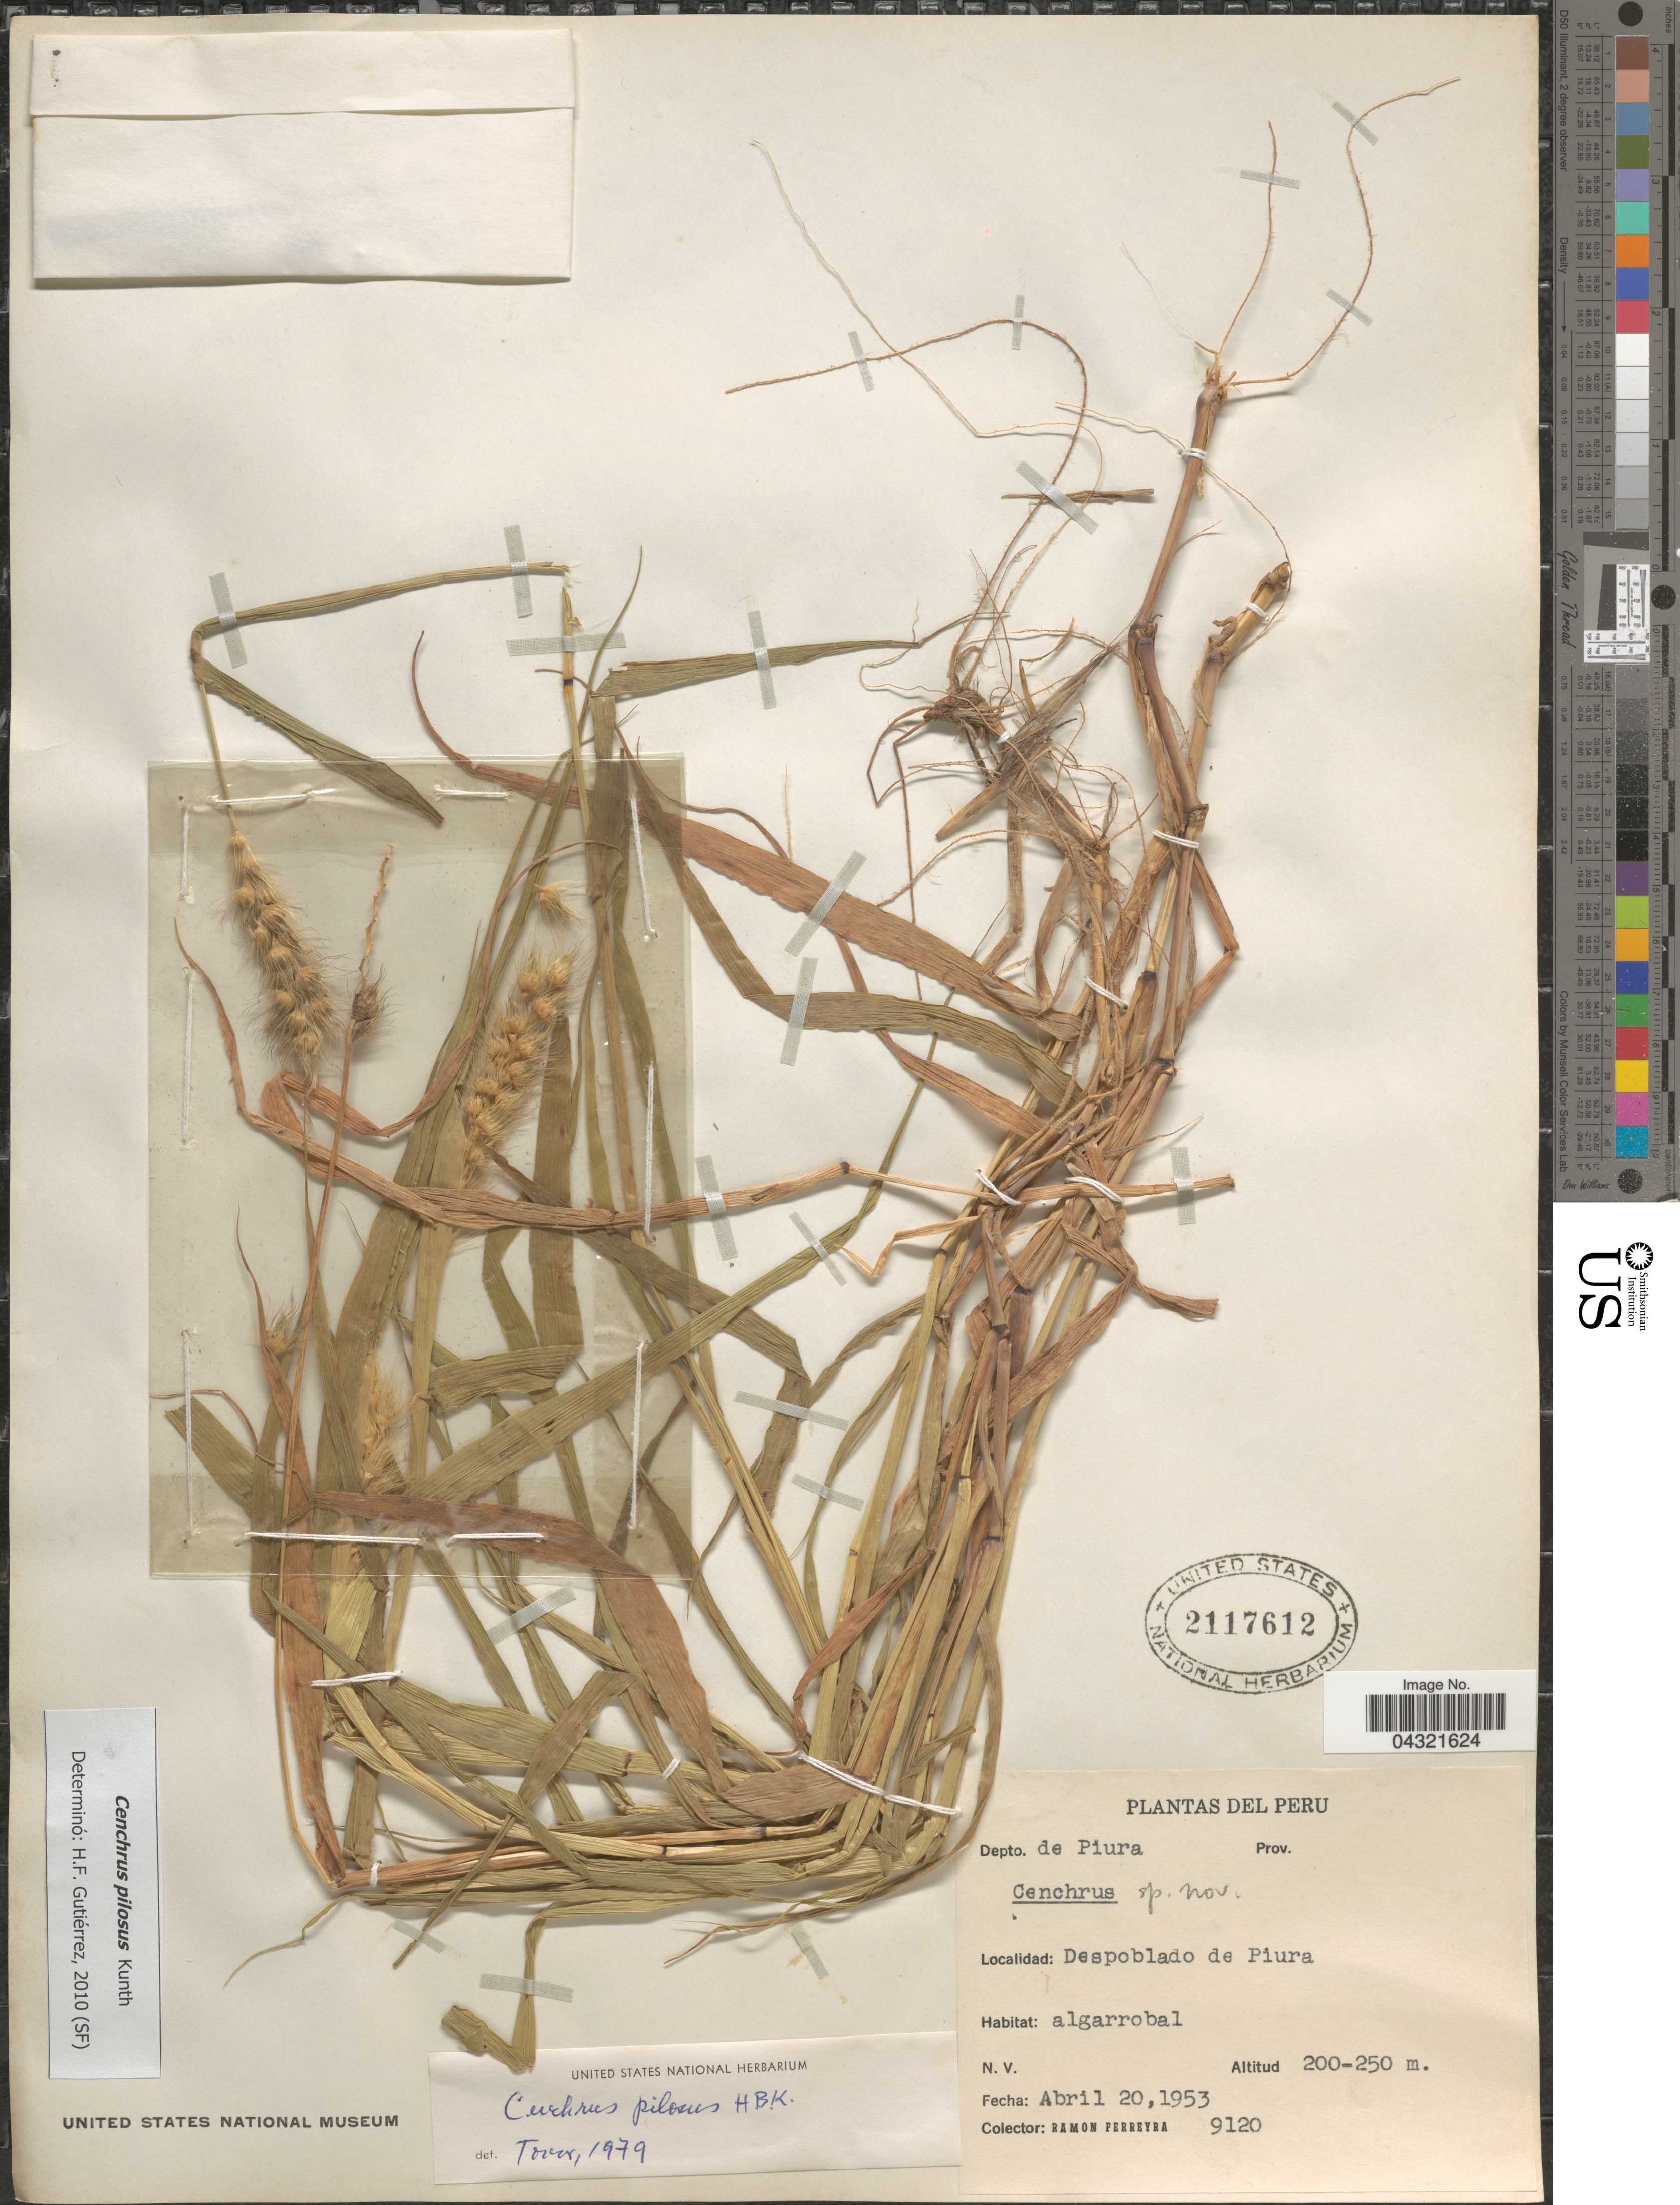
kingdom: Plantae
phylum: Tracheophyta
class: Liliopsida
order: Poales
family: Poaceae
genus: Cenchrus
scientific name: Cenchrus pilosus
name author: Kunth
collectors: R. A. Ferreyra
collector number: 9120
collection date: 1953-04-20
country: Peru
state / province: Piura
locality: Depto. de Piura. Despoblado de Piura. Algarrobal.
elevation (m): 200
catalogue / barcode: US 2117612